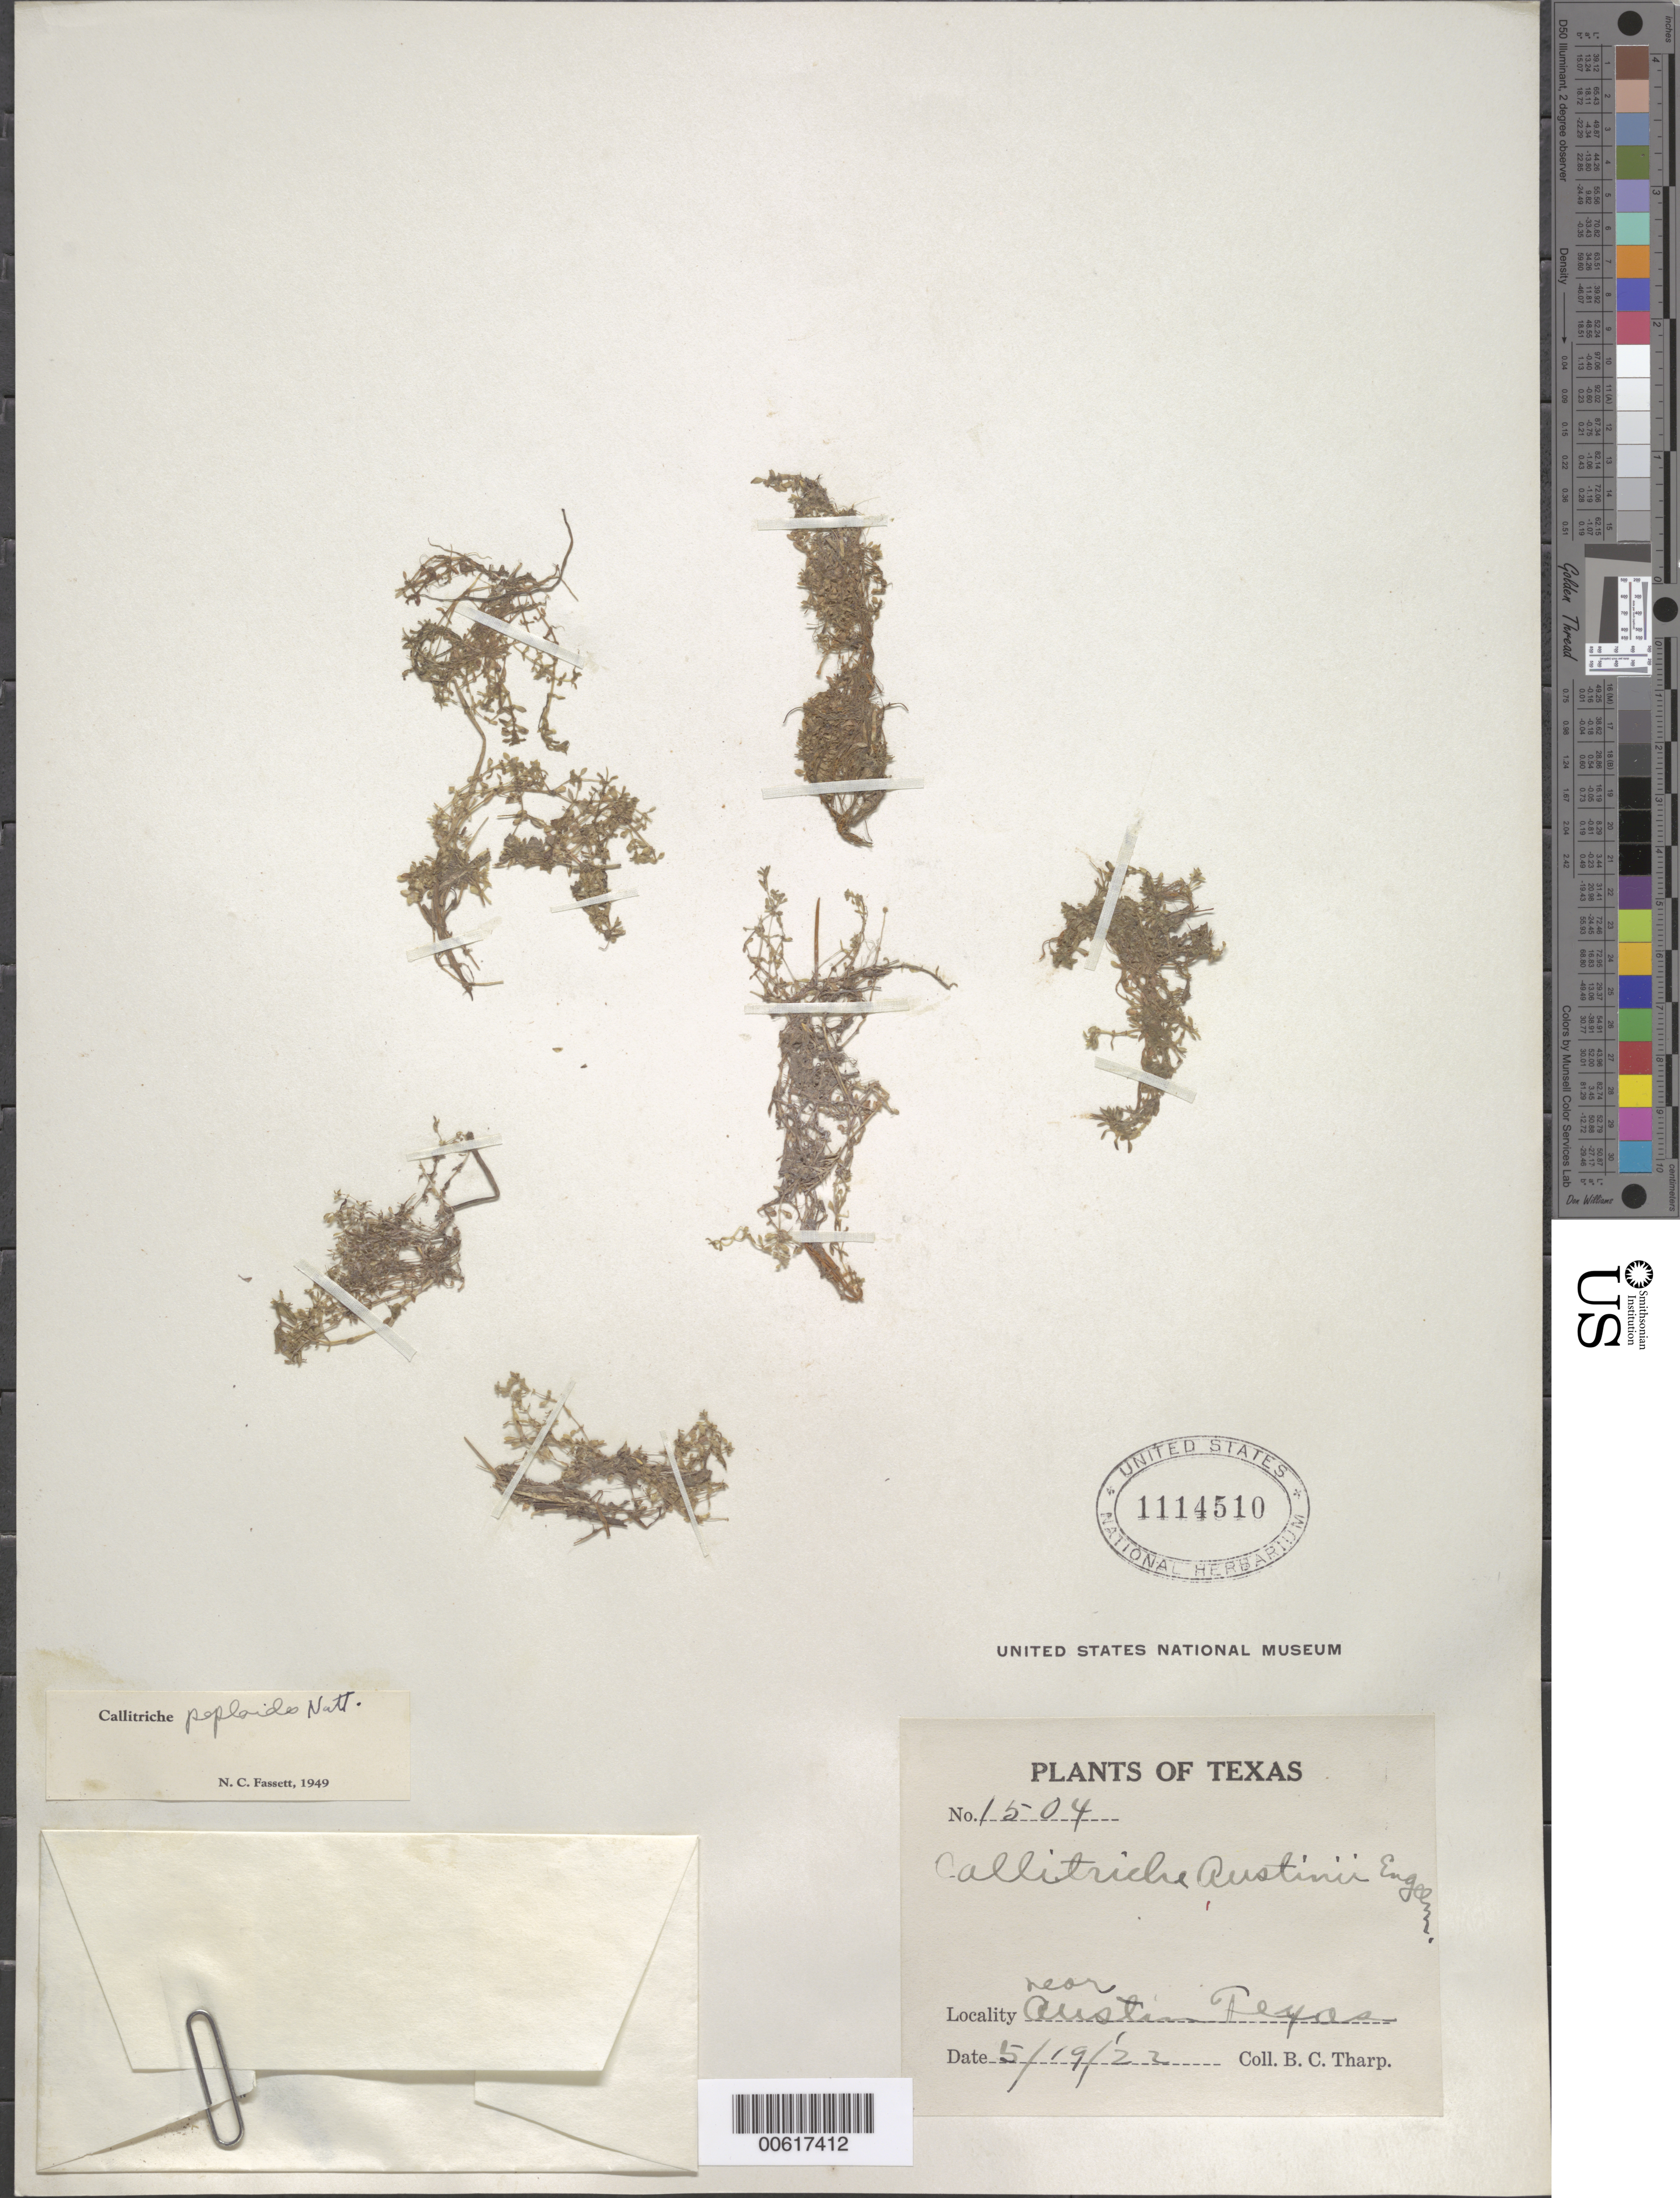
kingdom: Plantae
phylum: Tracheophyta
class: Magnoliopsida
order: Lamiales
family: Plantaginaceae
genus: Callitriche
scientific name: Callitriche peploides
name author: Nutt.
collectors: B. C. Tharp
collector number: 1504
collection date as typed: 19 May 1922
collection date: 1922-05-19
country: United States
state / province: Texas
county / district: Travis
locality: Near Austin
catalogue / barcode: US 1114510